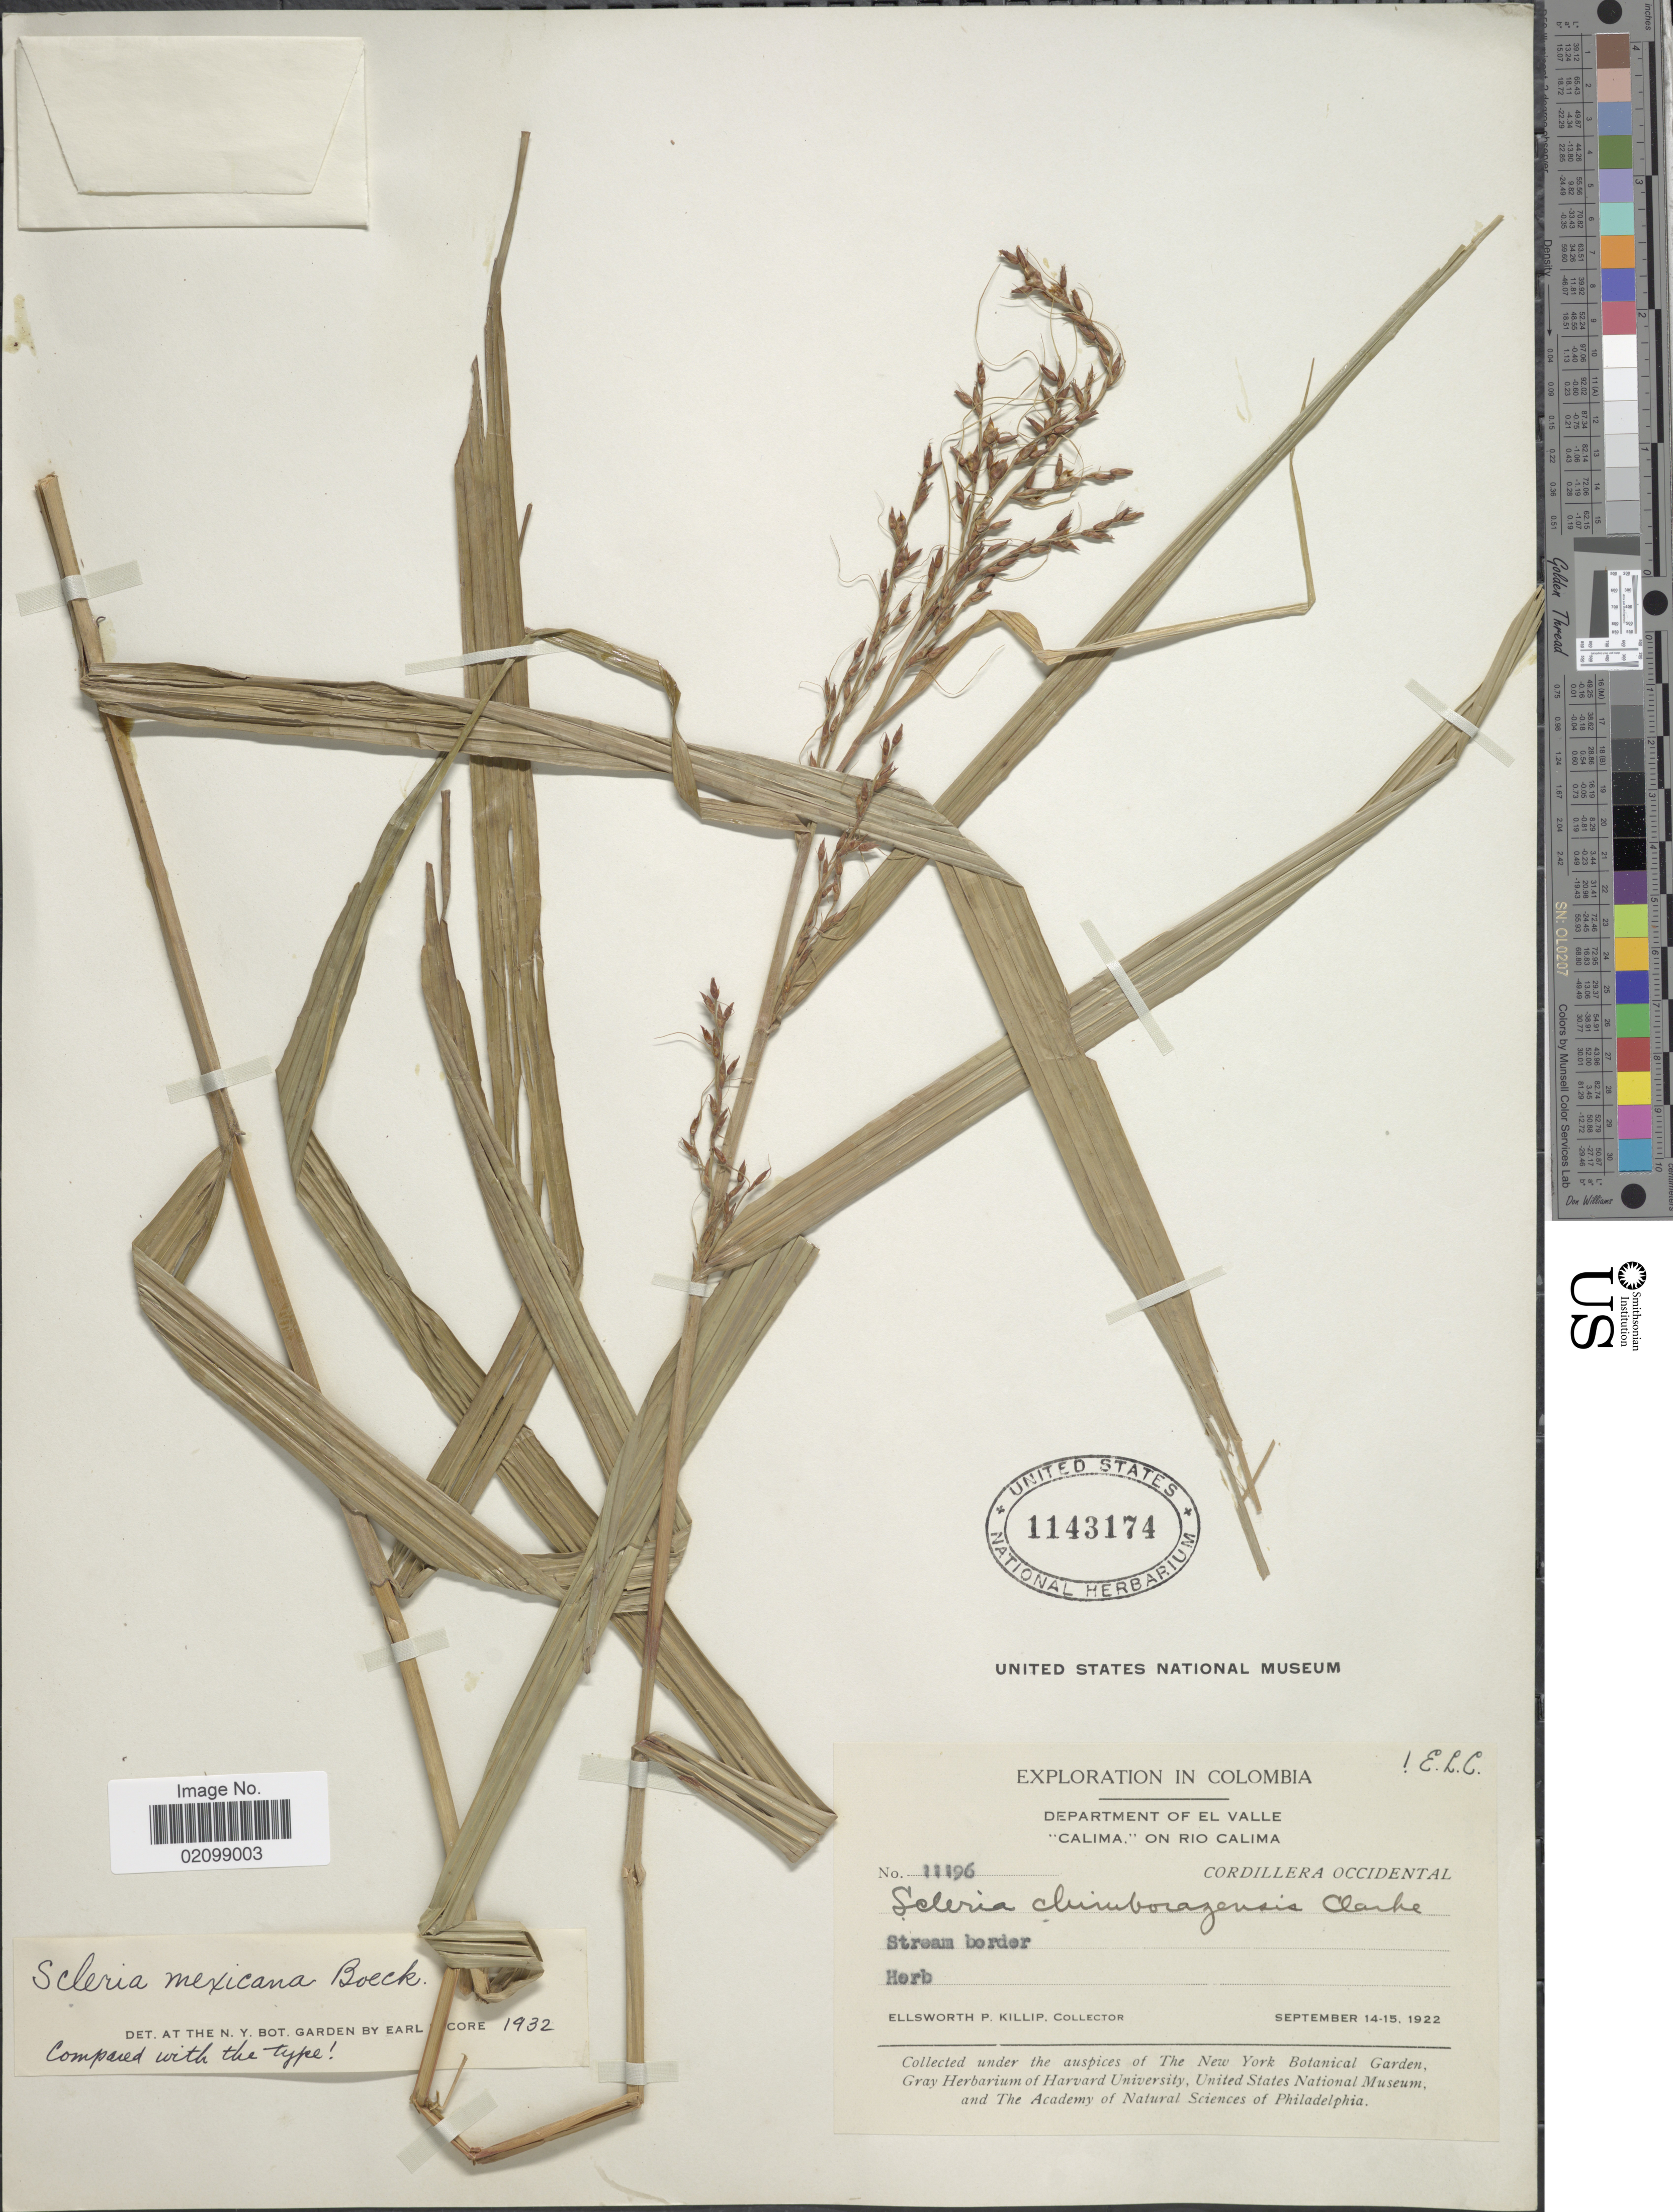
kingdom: Plantae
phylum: Tracheophyta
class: Liliopsida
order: Poales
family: Cyperaceae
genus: Scleria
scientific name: Scleria mexicana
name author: (Liebm.) Boeckeler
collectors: E. P. Killip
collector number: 11196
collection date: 1922-09-14/1922-09-15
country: Colombia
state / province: Valle del Cauca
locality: Departamento of El Valle "Calima, " on Rio Calima, Cordillera Occidental. Stream border.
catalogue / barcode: US 1143174